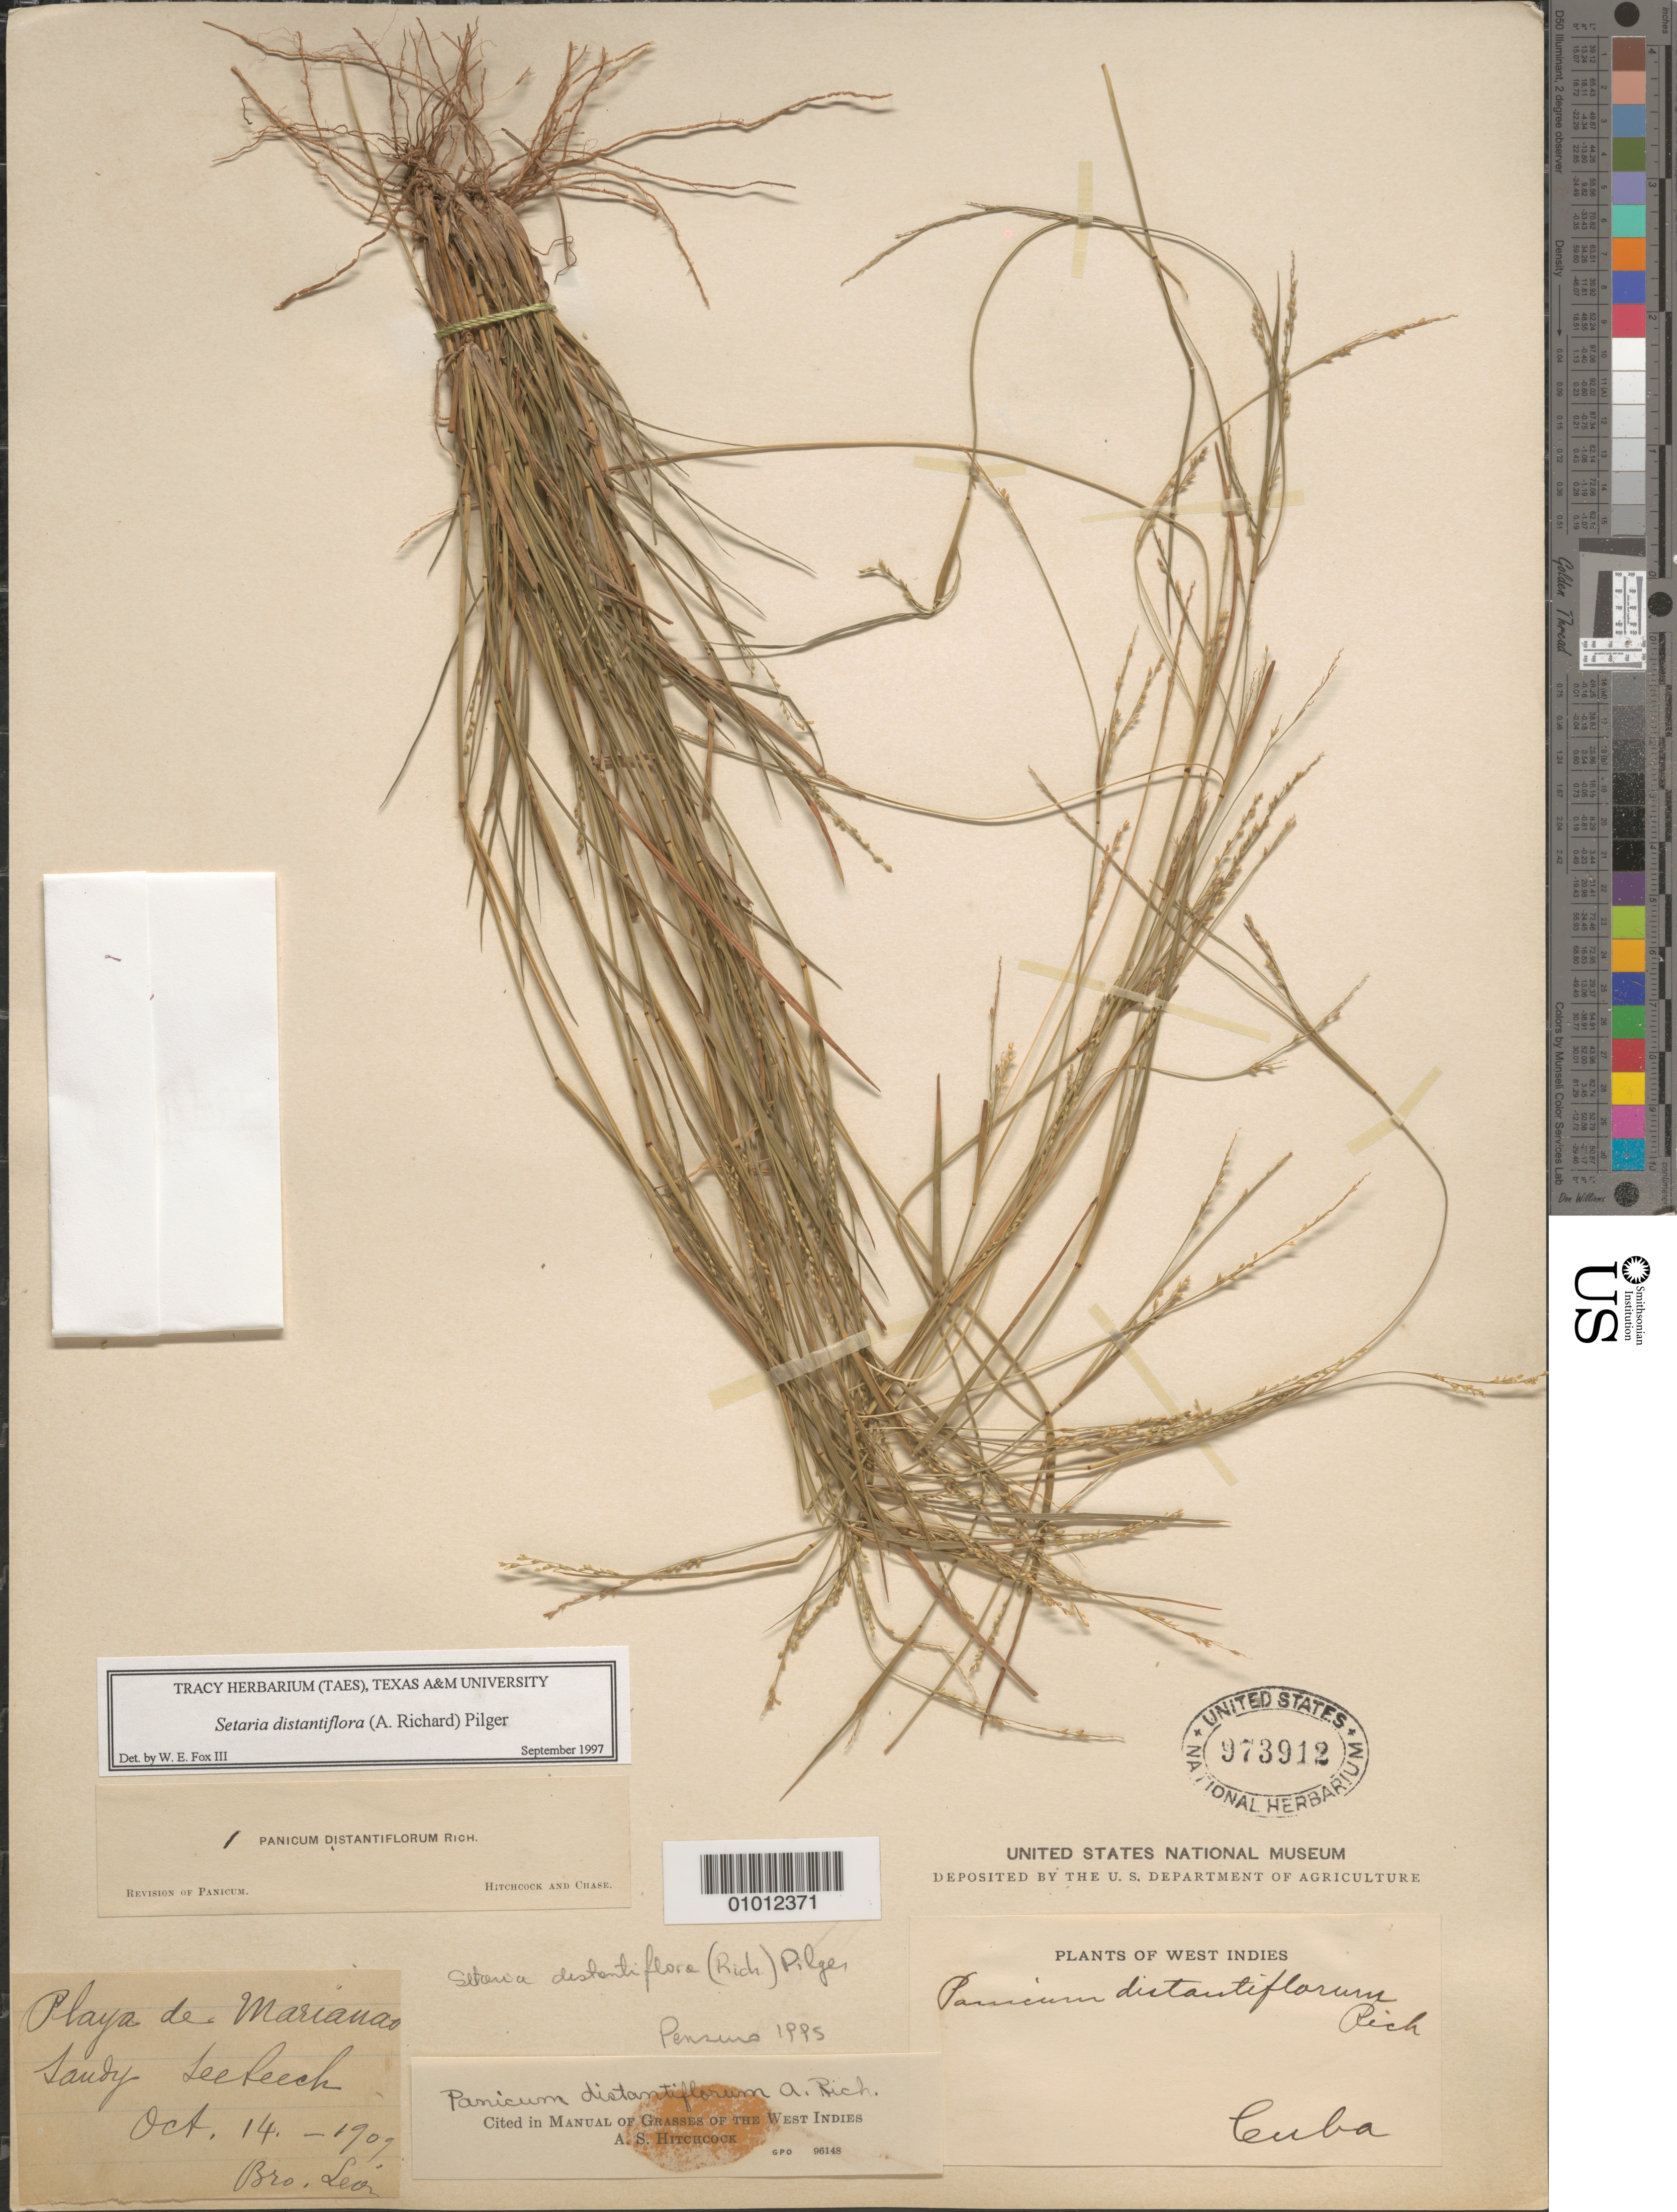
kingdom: Plantae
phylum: Tracheophyta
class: Liliopsida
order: Poales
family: Poaceae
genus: Setaria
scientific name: Setaria distantiflora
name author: (A. Rich.) Pilg.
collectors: Bro. León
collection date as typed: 14 Oct 1909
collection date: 1909-10-14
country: Cuba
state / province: La Habana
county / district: Municipio Playa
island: Cuba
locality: Playa de Marianao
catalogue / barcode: US 973912